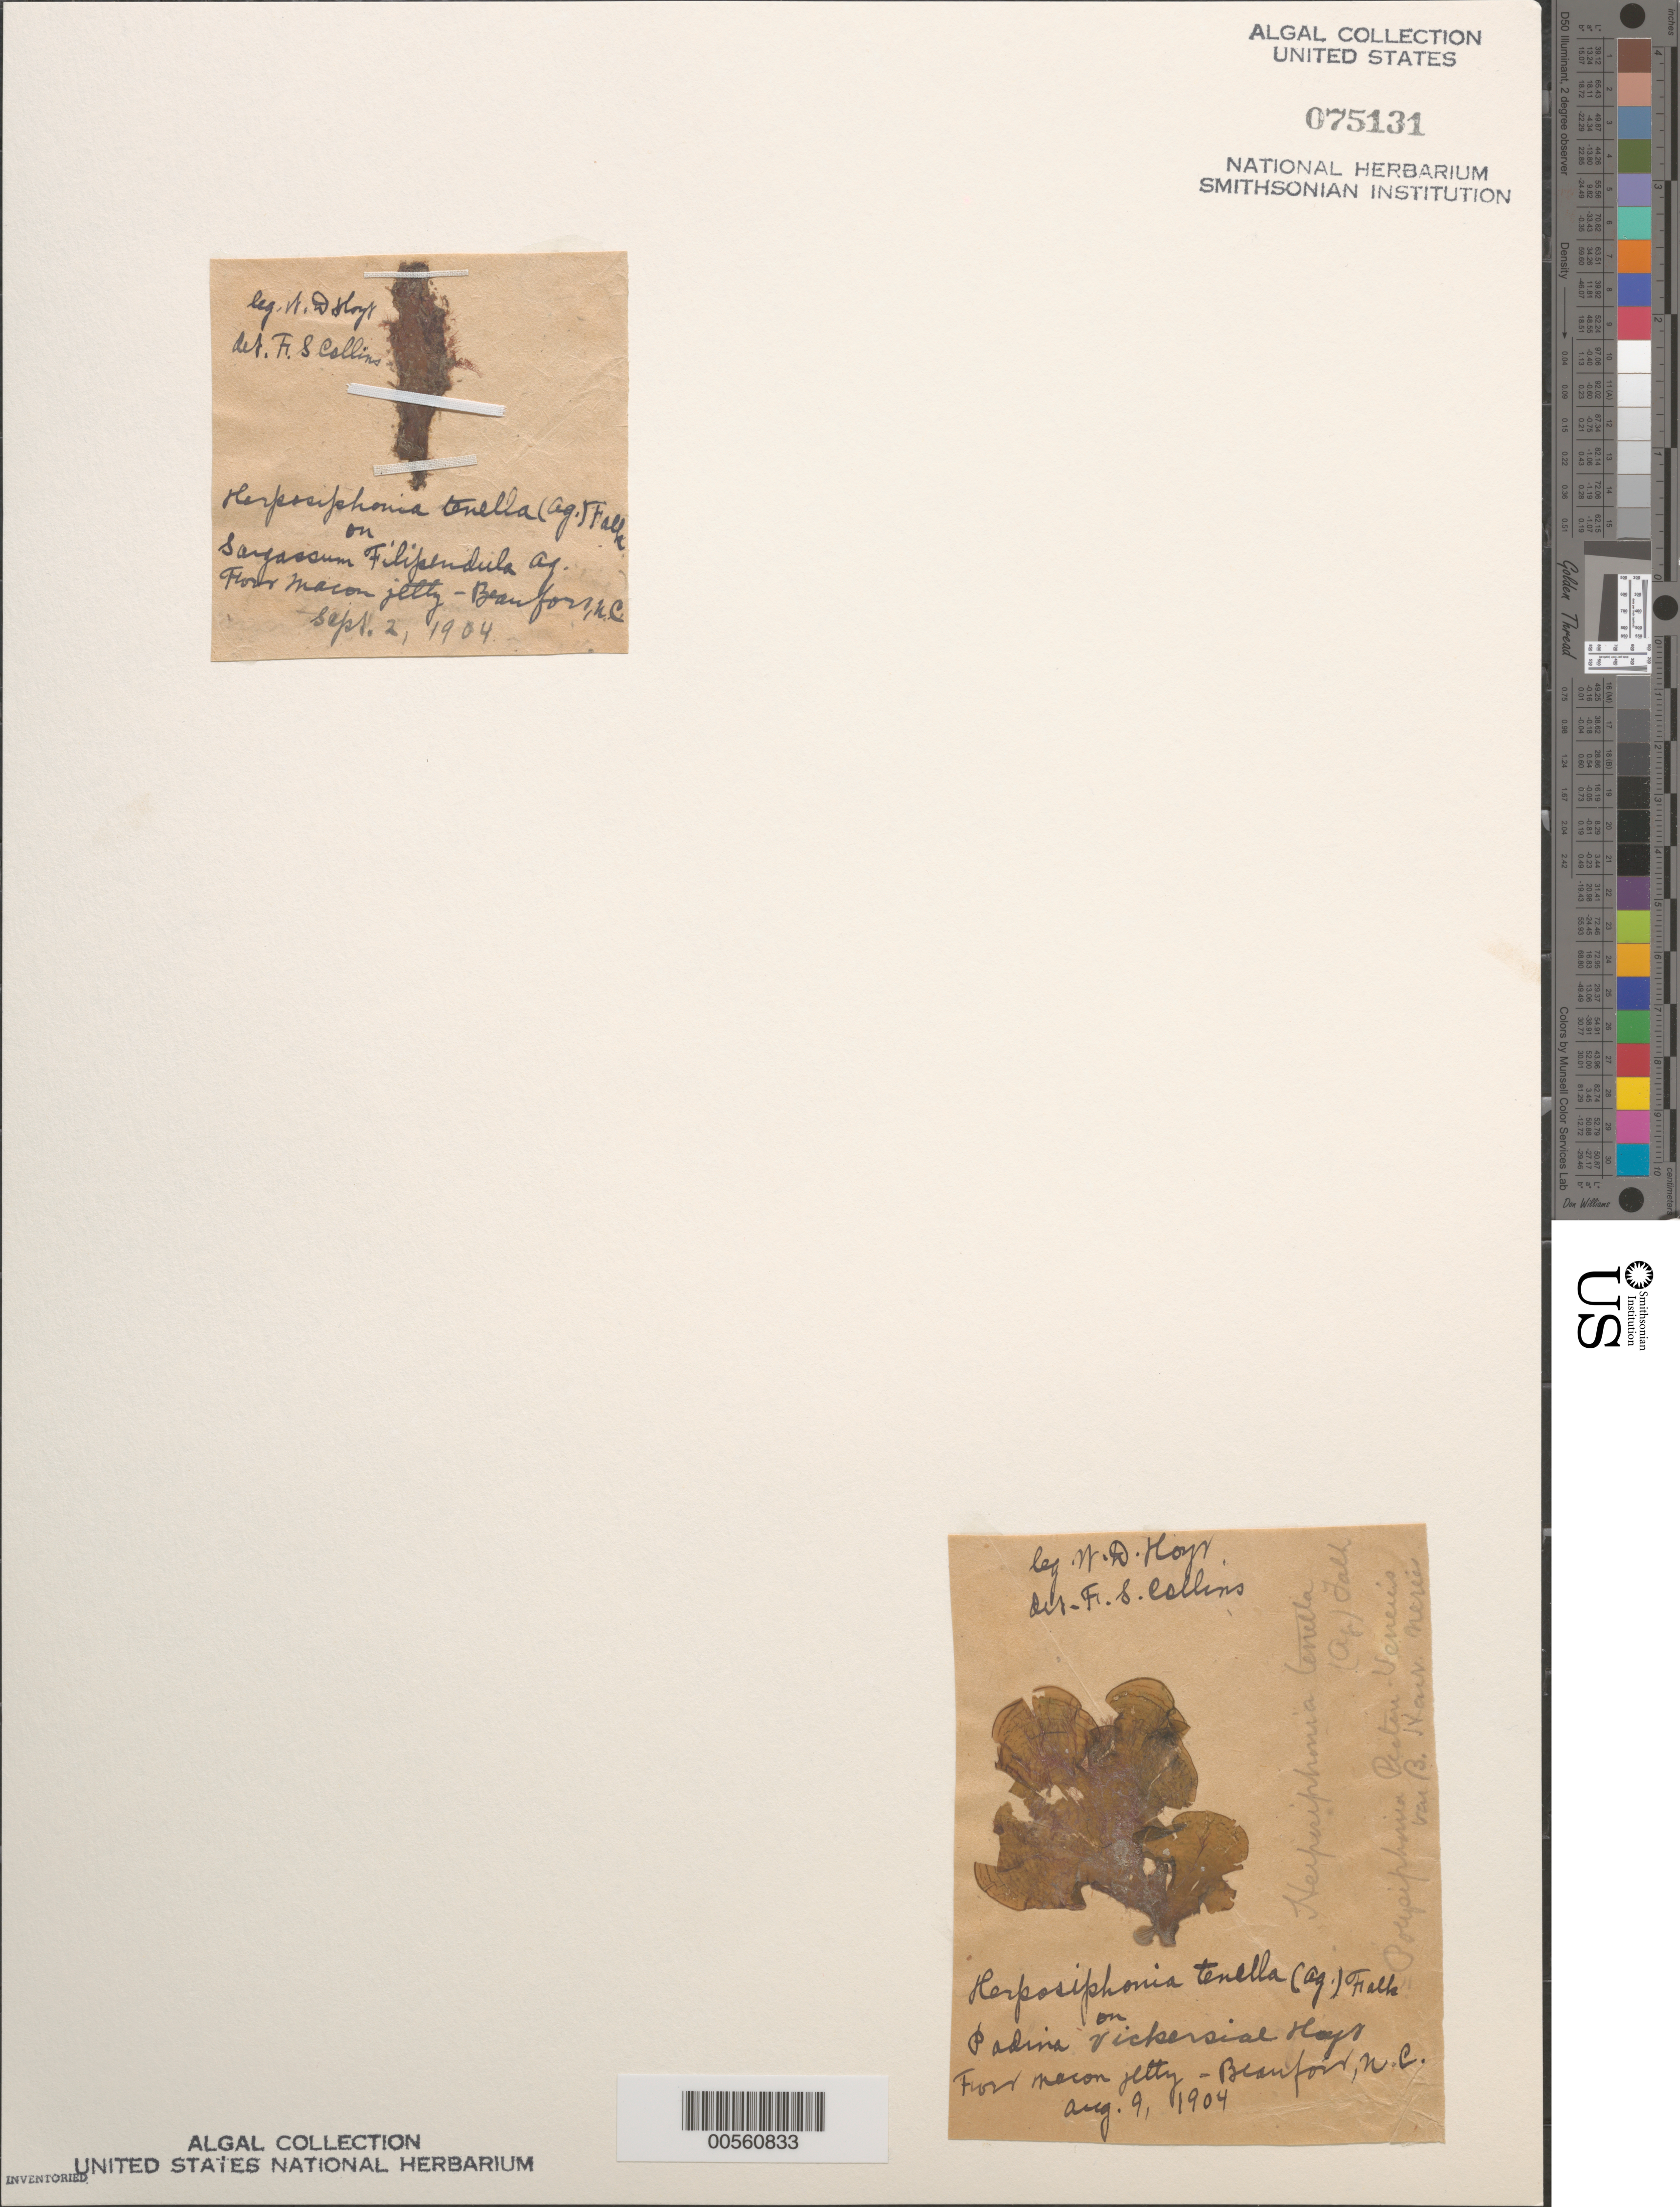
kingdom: Plantae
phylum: Rhodophyta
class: Florideophyceae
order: Ceramiales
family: Rhodomelaceae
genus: Herposiphonia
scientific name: Herposiphonia tenella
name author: (C. Agardh) Ambronn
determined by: Collins, Frank S.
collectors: W. D. Hoyt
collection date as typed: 09 Aug 1904 AND 02 Sep 1904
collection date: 1904-08-09,1904-09-02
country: United States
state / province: North Carolina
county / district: Carteret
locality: Beaufort, Fort Macon jetty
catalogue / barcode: US 75131